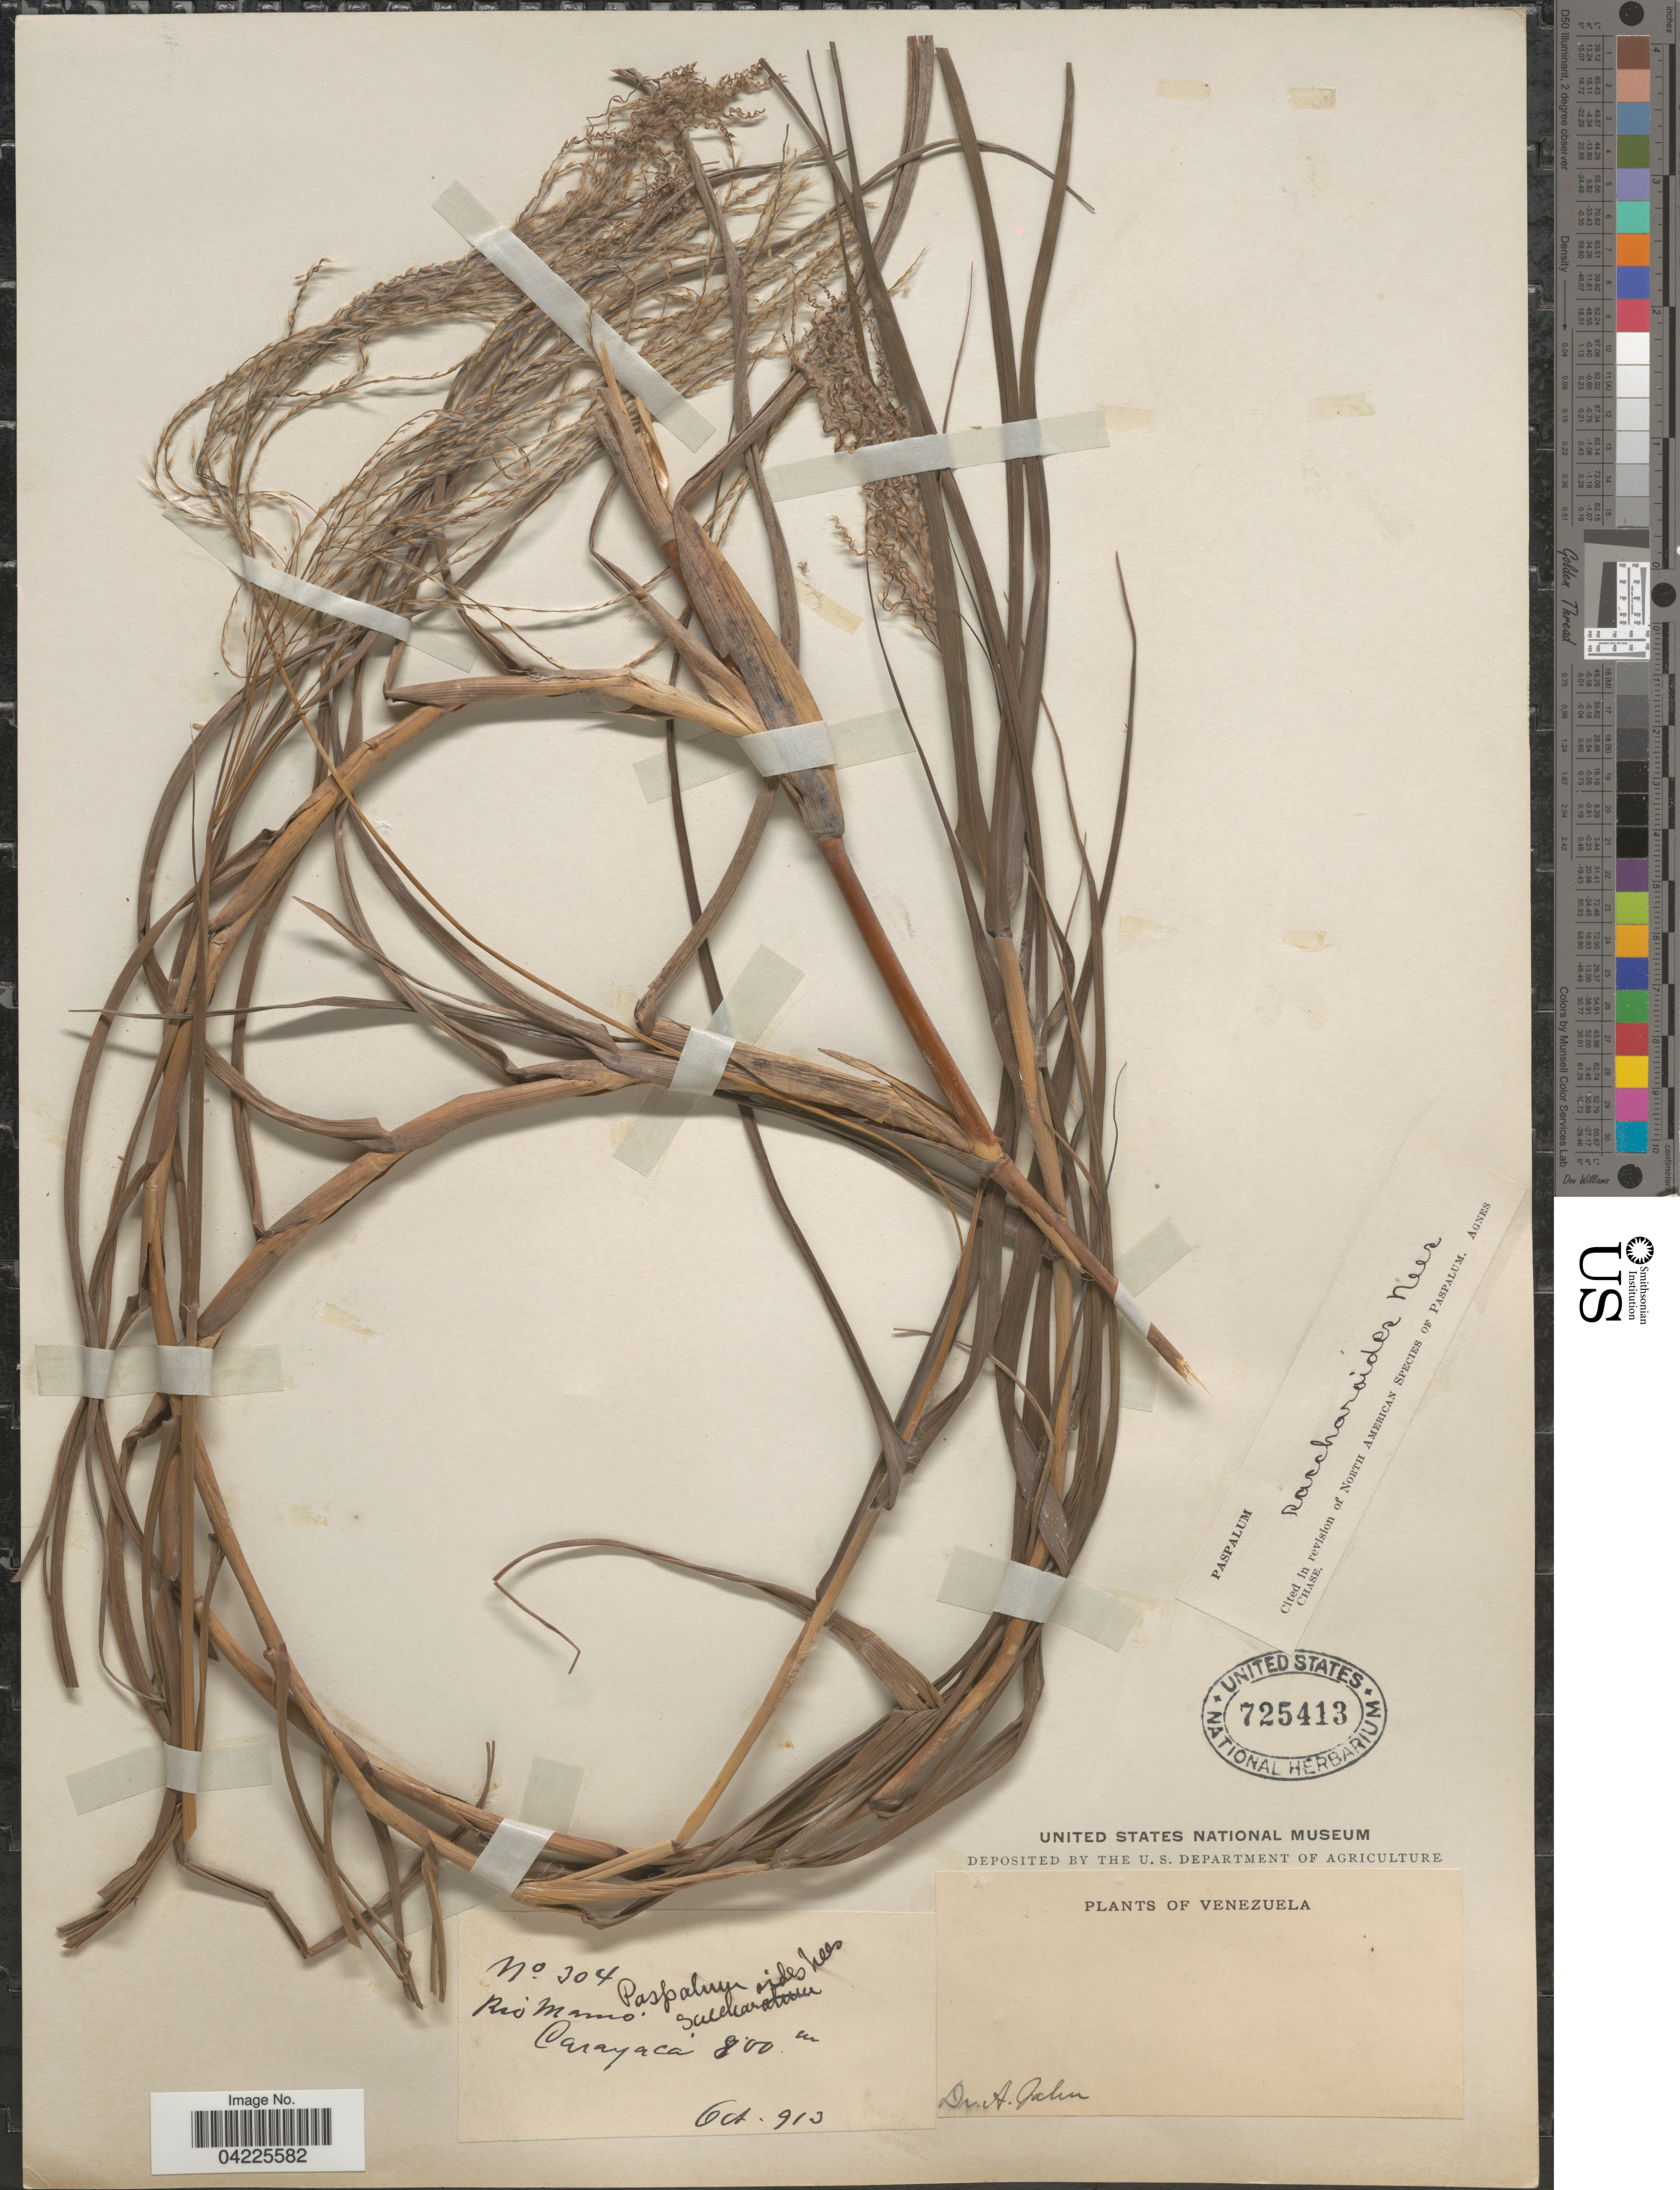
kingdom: Plantae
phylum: Tracheophyta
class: Liliopsida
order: Poales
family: Poaceae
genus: Paspalum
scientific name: Paspalum saccharoides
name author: Nees ex Trin.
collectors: A. Jahn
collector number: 304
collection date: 1913-10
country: Venezuela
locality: Rio Mamo. Carayaca.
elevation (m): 800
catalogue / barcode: US 725413